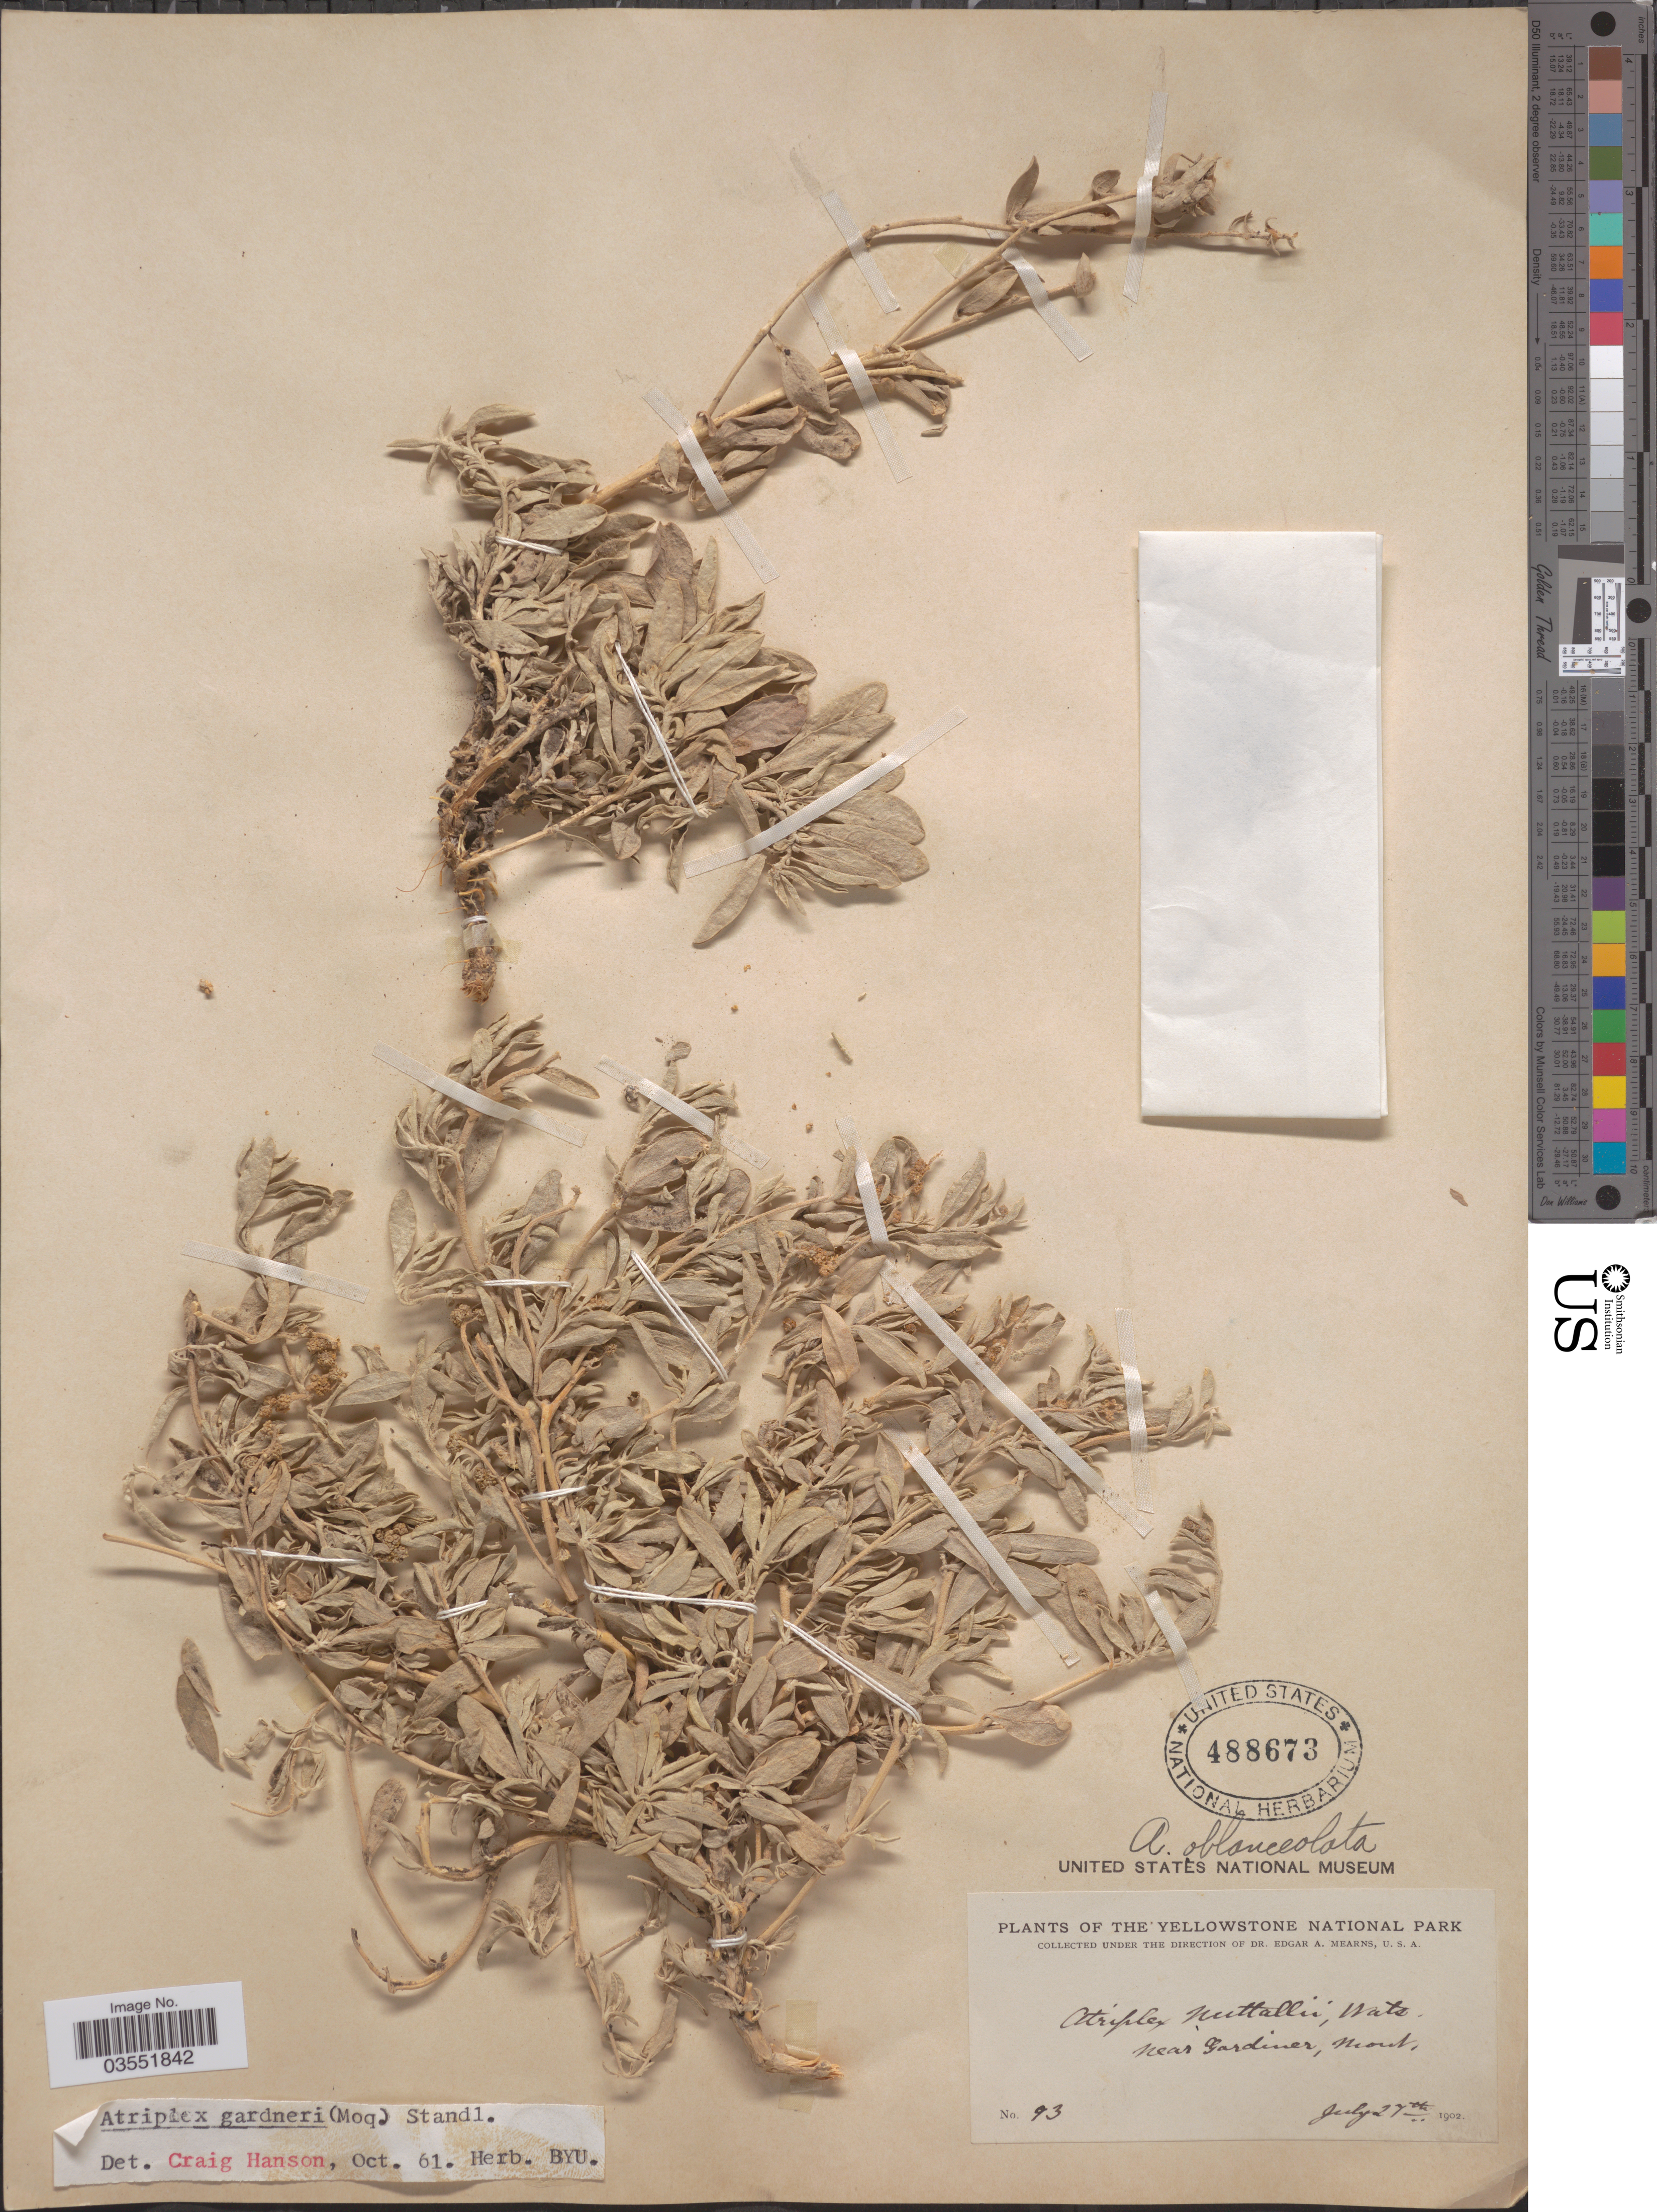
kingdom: Plantae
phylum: Tracheophyta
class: Magnoliopsida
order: Caryophyllales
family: Amaranthaceae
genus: Atriplex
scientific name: Atriplex gardneri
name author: (Moq.) D. Dietr.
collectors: E. A. Mearns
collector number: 93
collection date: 1902-07-27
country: United States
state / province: Montana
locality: Yellowstone National Park. Near Gardiner.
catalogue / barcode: US 488673